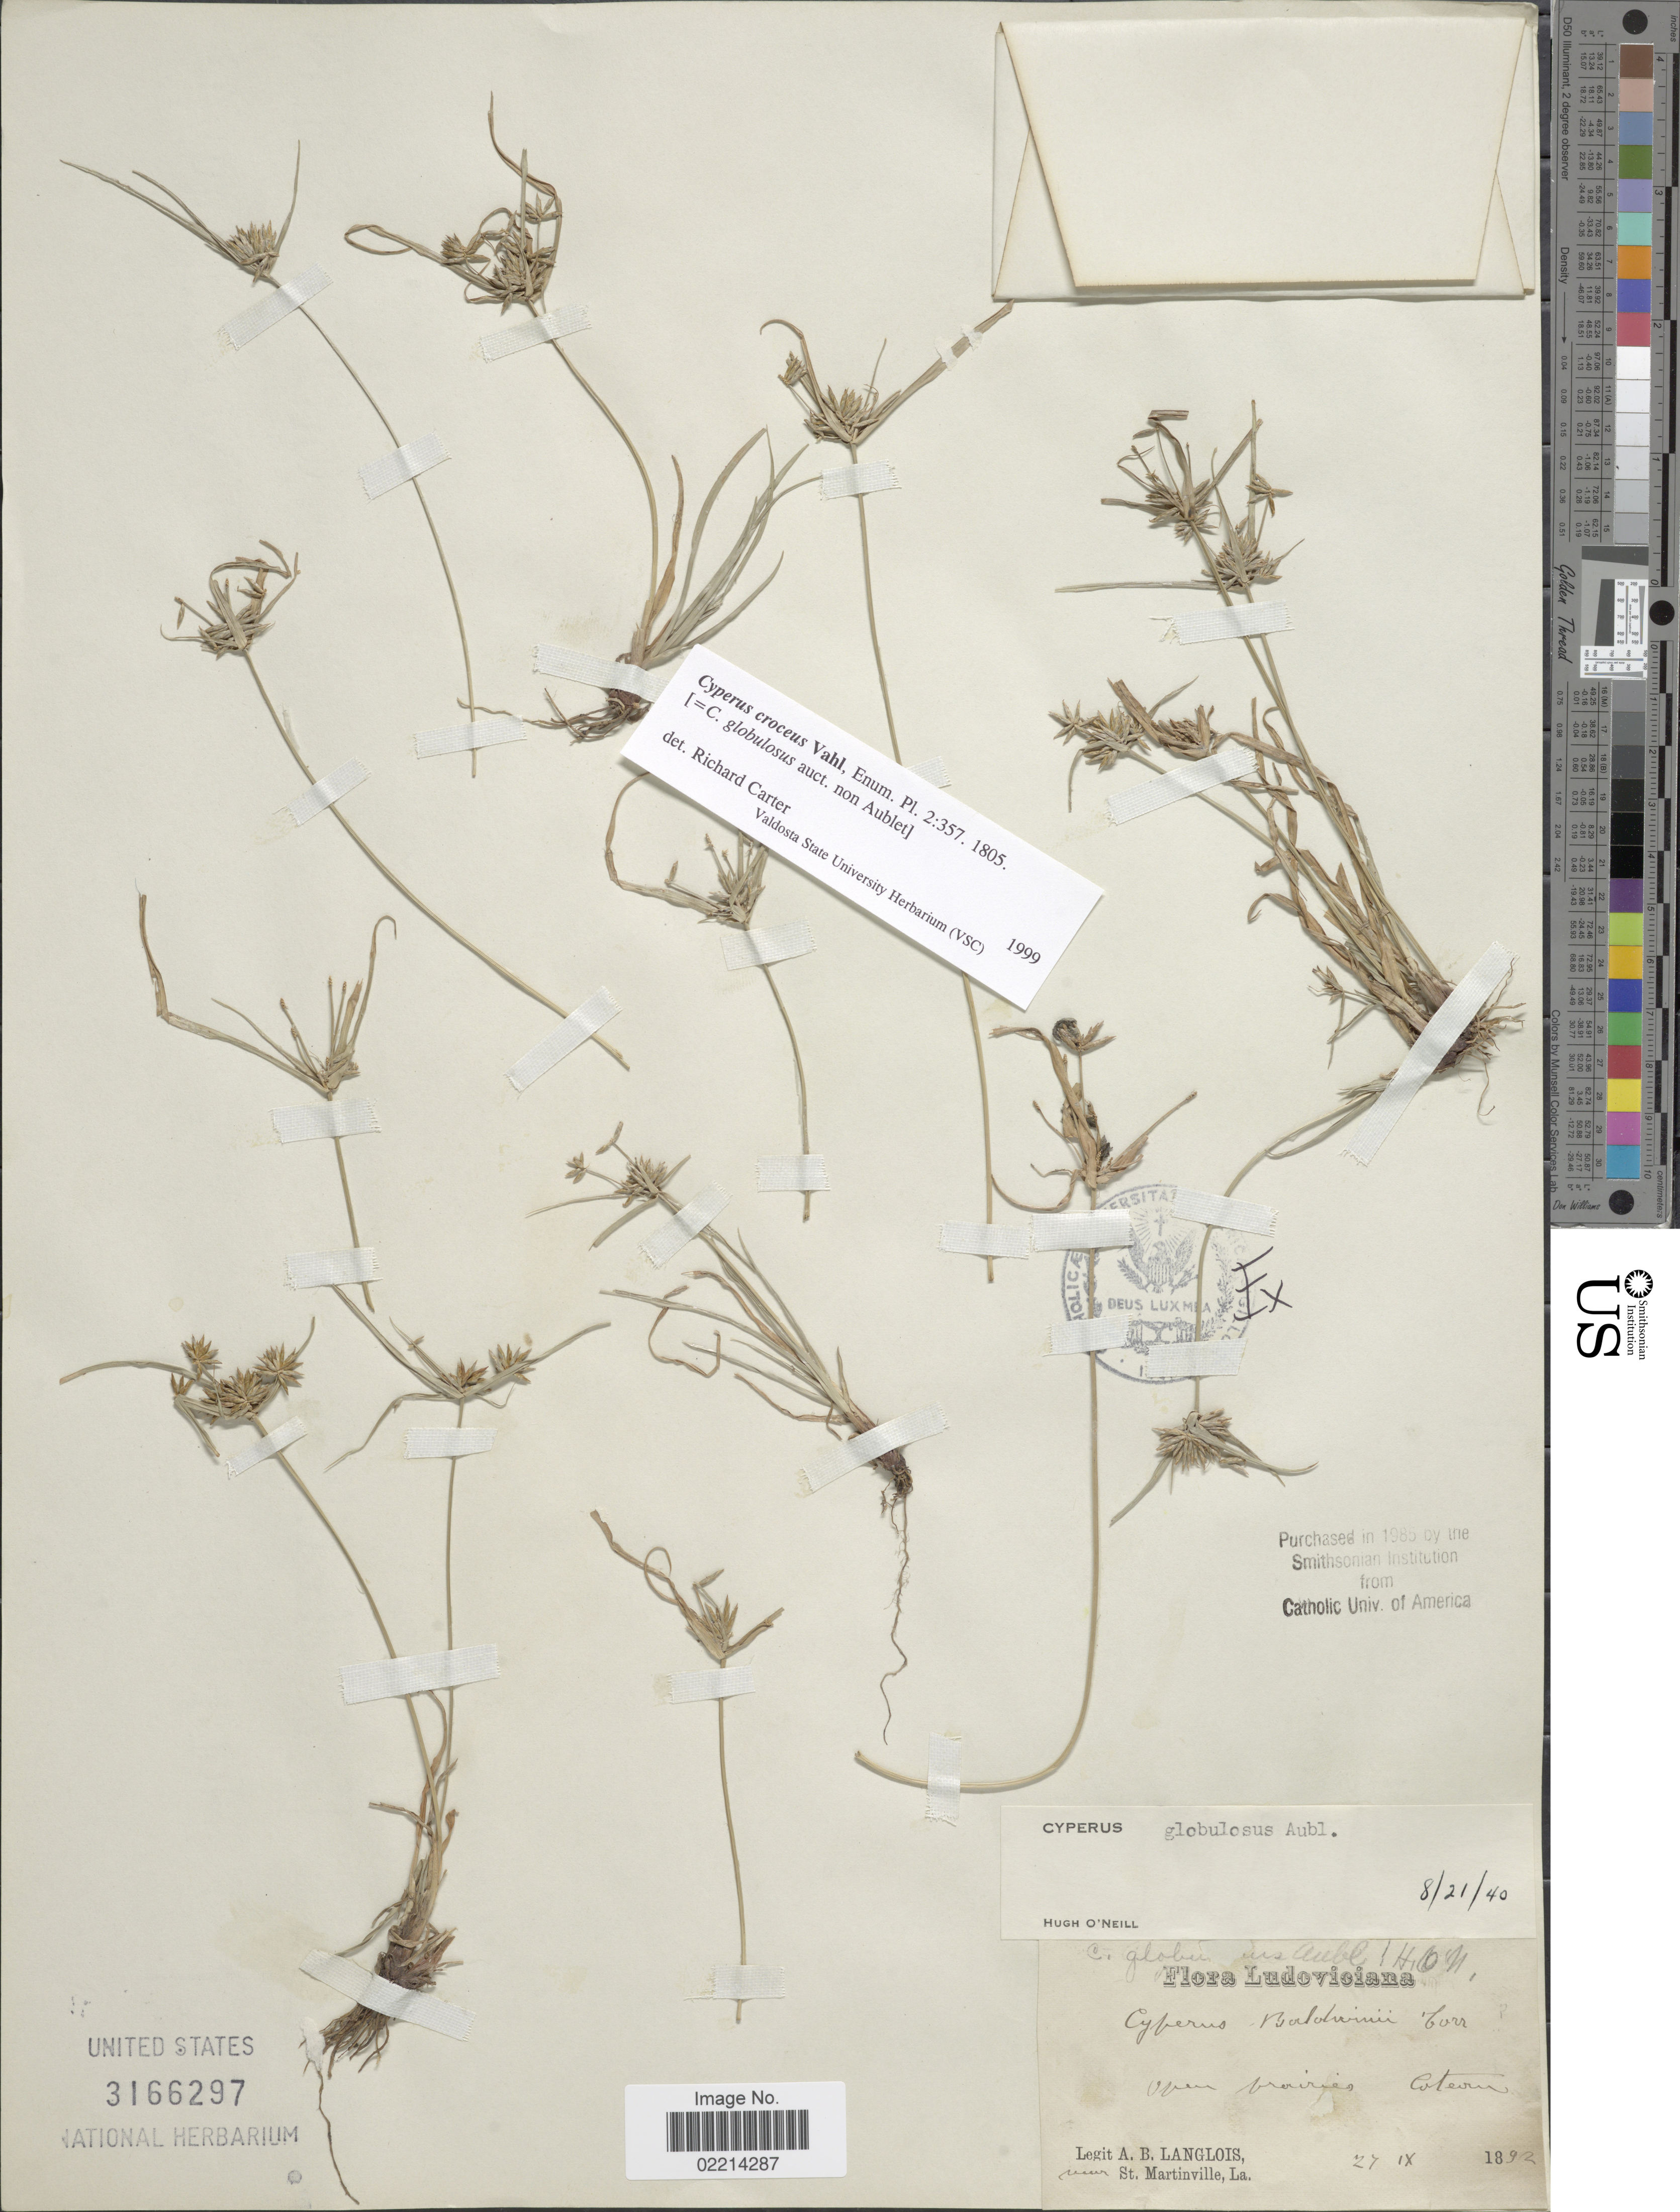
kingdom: Plantae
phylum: Tracheophyta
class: Liliopsida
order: Poales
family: Cyperaceae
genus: Cyperus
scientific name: Cyperus croceus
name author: Vahl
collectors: A. Langlois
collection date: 1892-09-27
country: United States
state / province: Louisiana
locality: open prairies Coteau, near St Martinville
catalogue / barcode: US 3166297